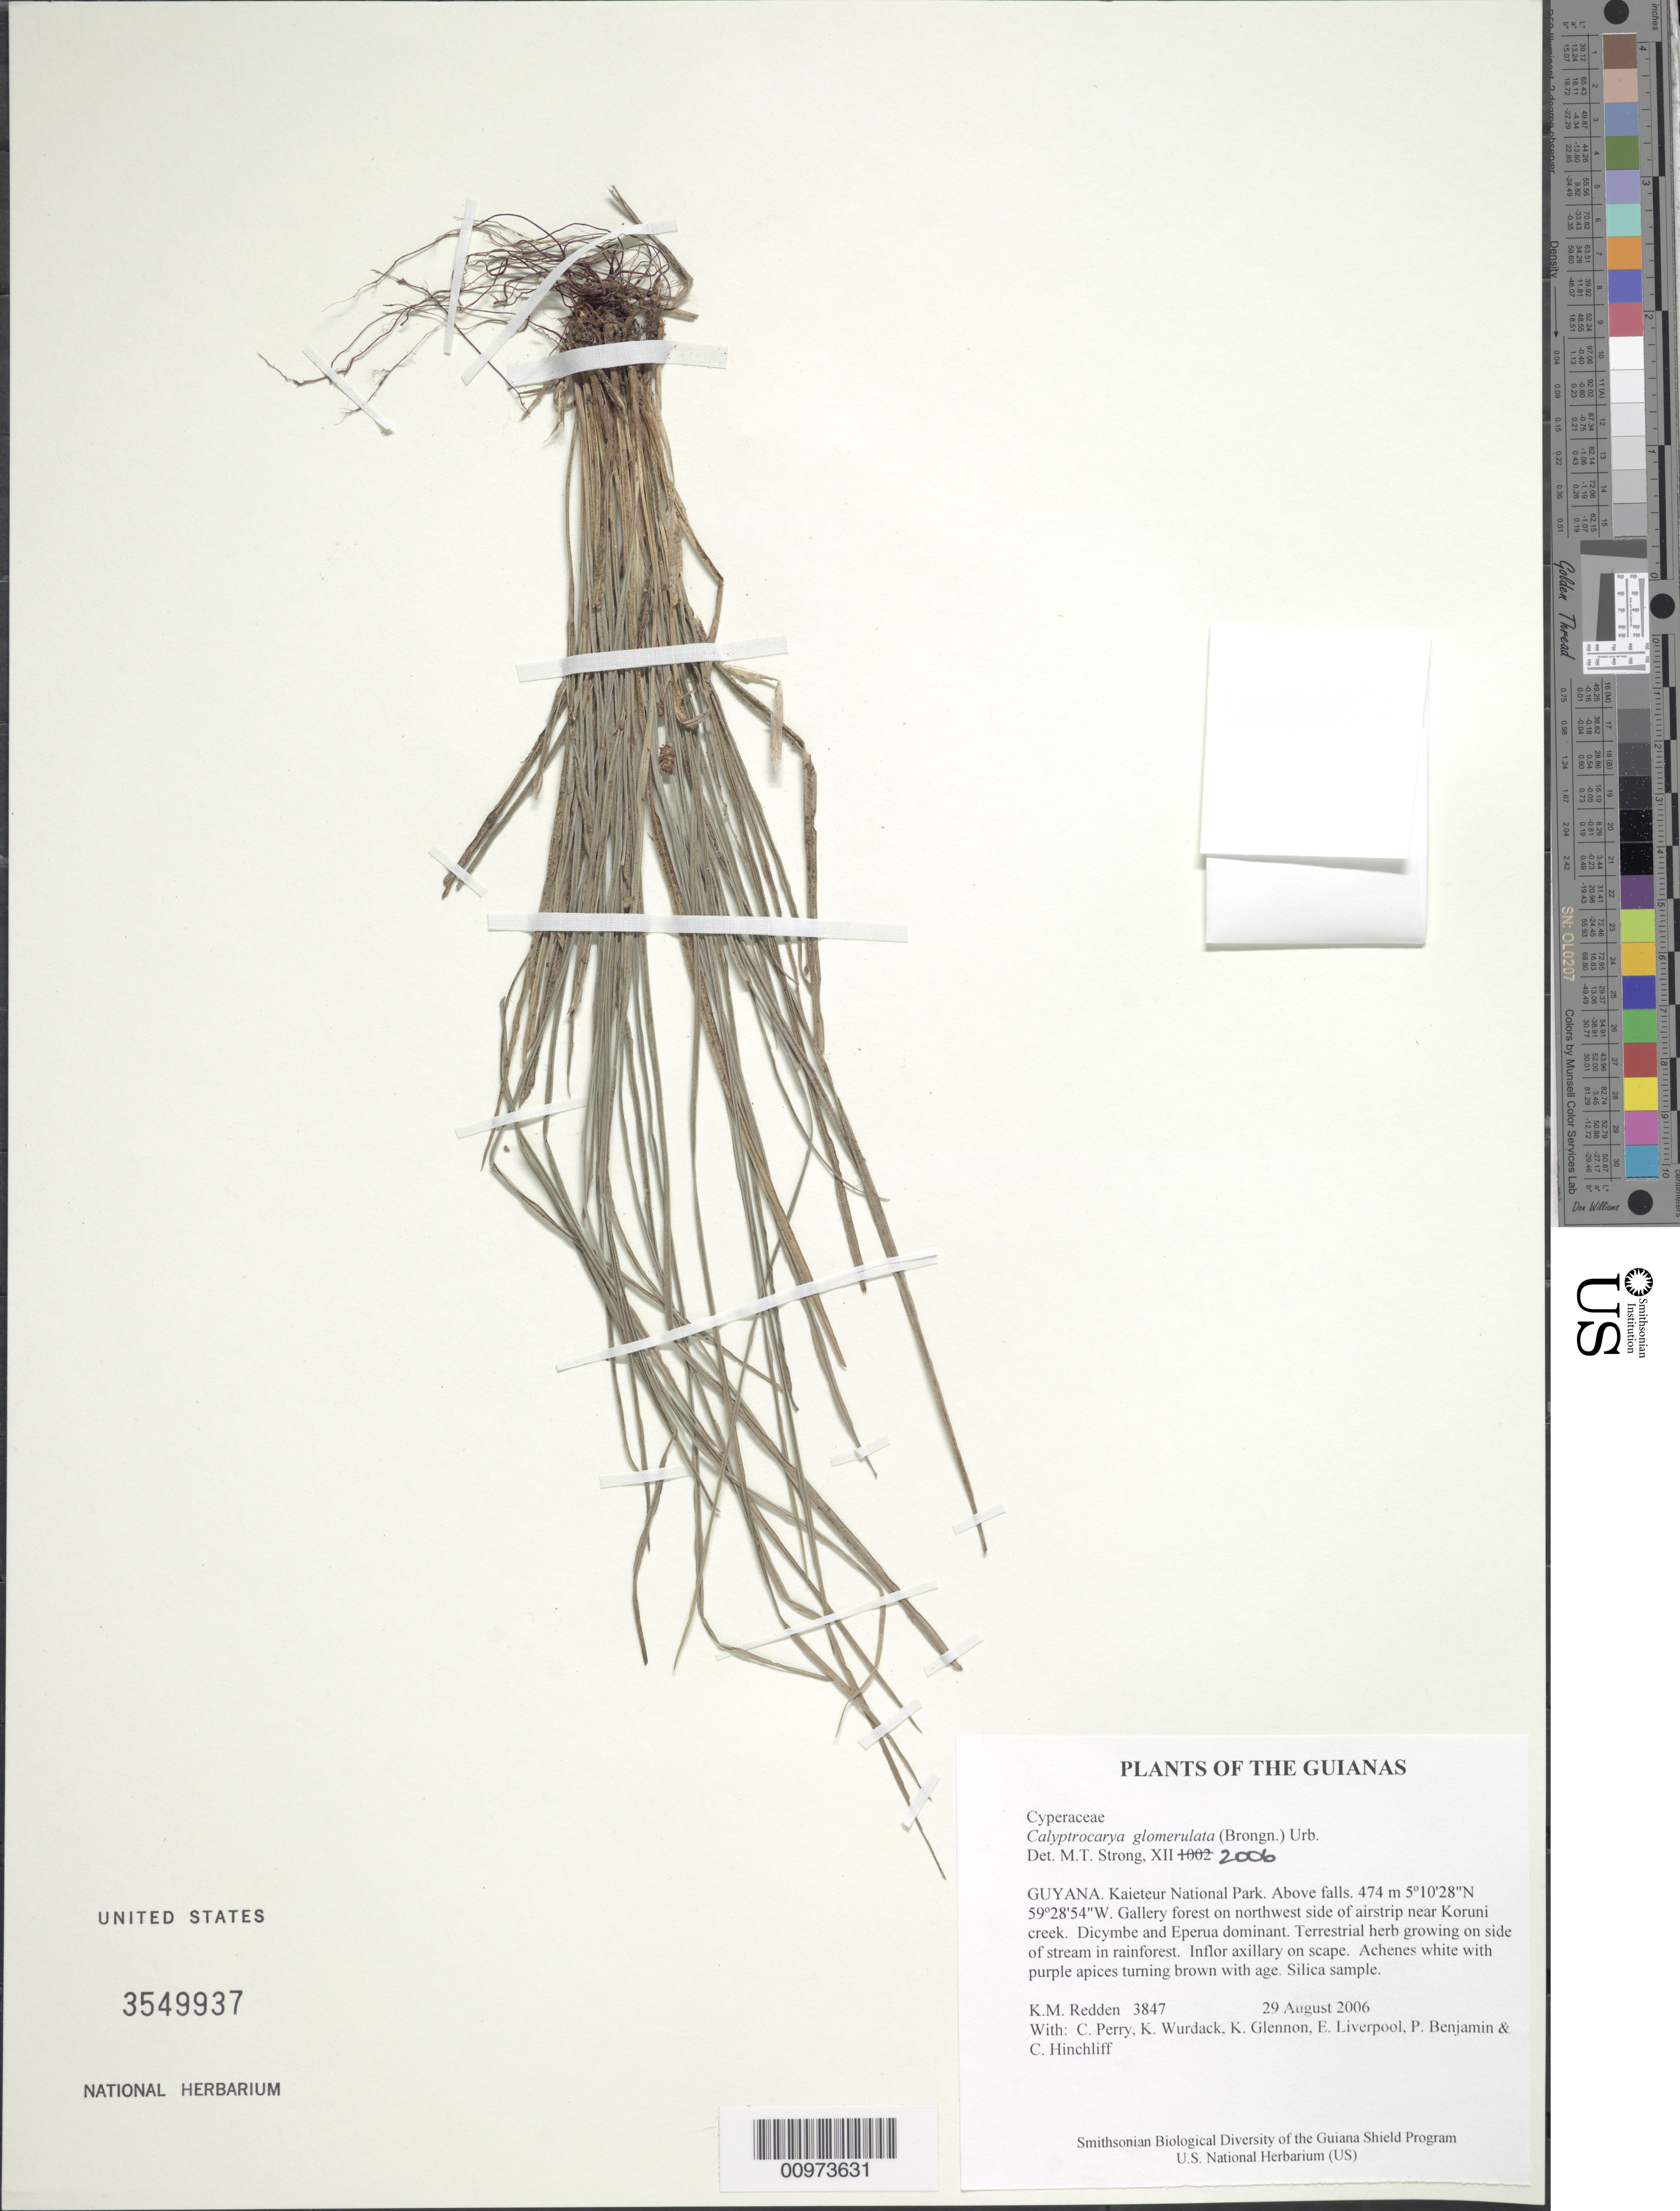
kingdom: Plantae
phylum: Tracheophyta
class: Liliopsida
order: Poales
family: Cyperaceae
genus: Calyptrocarya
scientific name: Calyptrocarya glomerulata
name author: (Brongn.) Urb.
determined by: Strong, M. T., (US), Smithsonian Institution - National Museum of Natural History (UNITED STATES)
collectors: K. M. Redden, C. Perry, K. Wurdack, K. Glennon, E. Liverpool, P. Benjamin & C. E. Hinchliff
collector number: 3847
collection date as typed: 29 August 2006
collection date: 2006-08-29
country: Guyana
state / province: Potaro-Siparuni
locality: Kaieteur National Park. Above falls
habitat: Gallery forest on northwest side of airstrip near Koruni creek. Dicymbe and Eperua dominant.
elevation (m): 474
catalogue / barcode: US 3549937